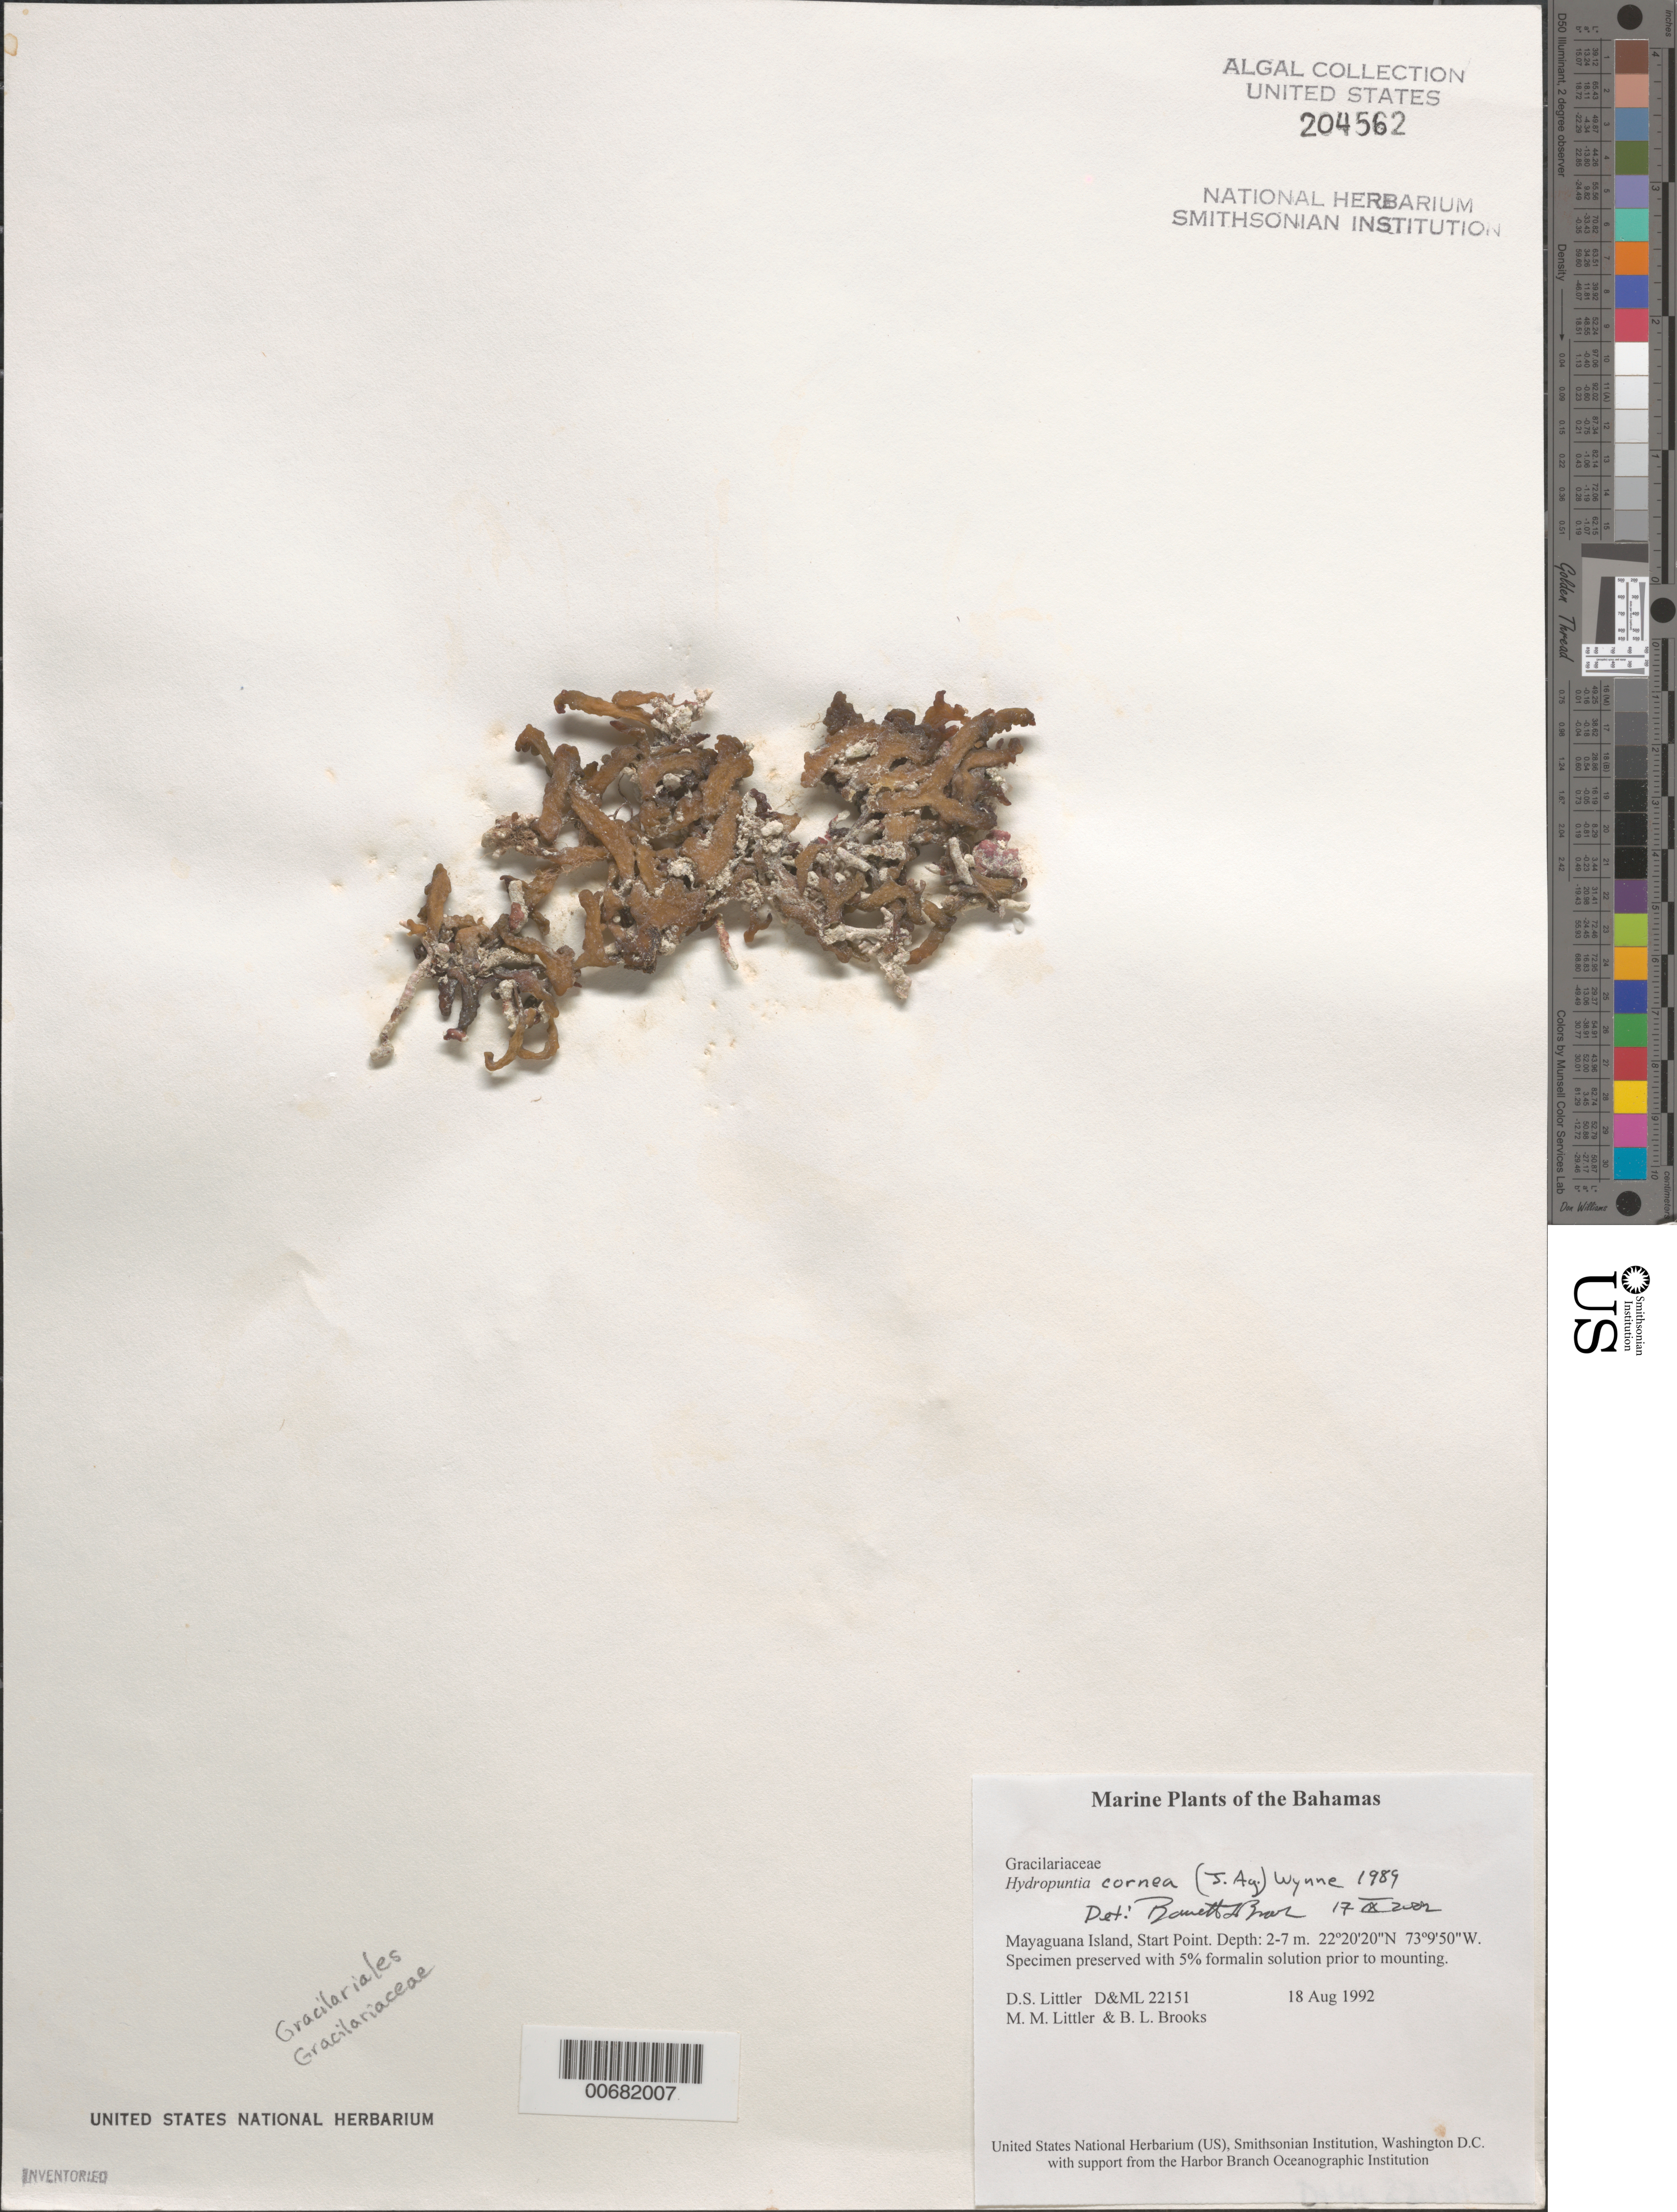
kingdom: Plantae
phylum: Rhodophyta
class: Florideophyceae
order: Gracilariales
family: Gracilariaceae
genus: Gracilaria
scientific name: Gracilaria cornea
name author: J. Agardh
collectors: D. S. Littler, M. M. Littler & B. Brooks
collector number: D&ML 22151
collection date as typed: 18 Aug 1992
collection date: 1992-08-18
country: Bahamas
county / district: Mayaguana District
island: Mayaguana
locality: Start Point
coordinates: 22 20' 20" N, 73 9' 50" W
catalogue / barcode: US 204562